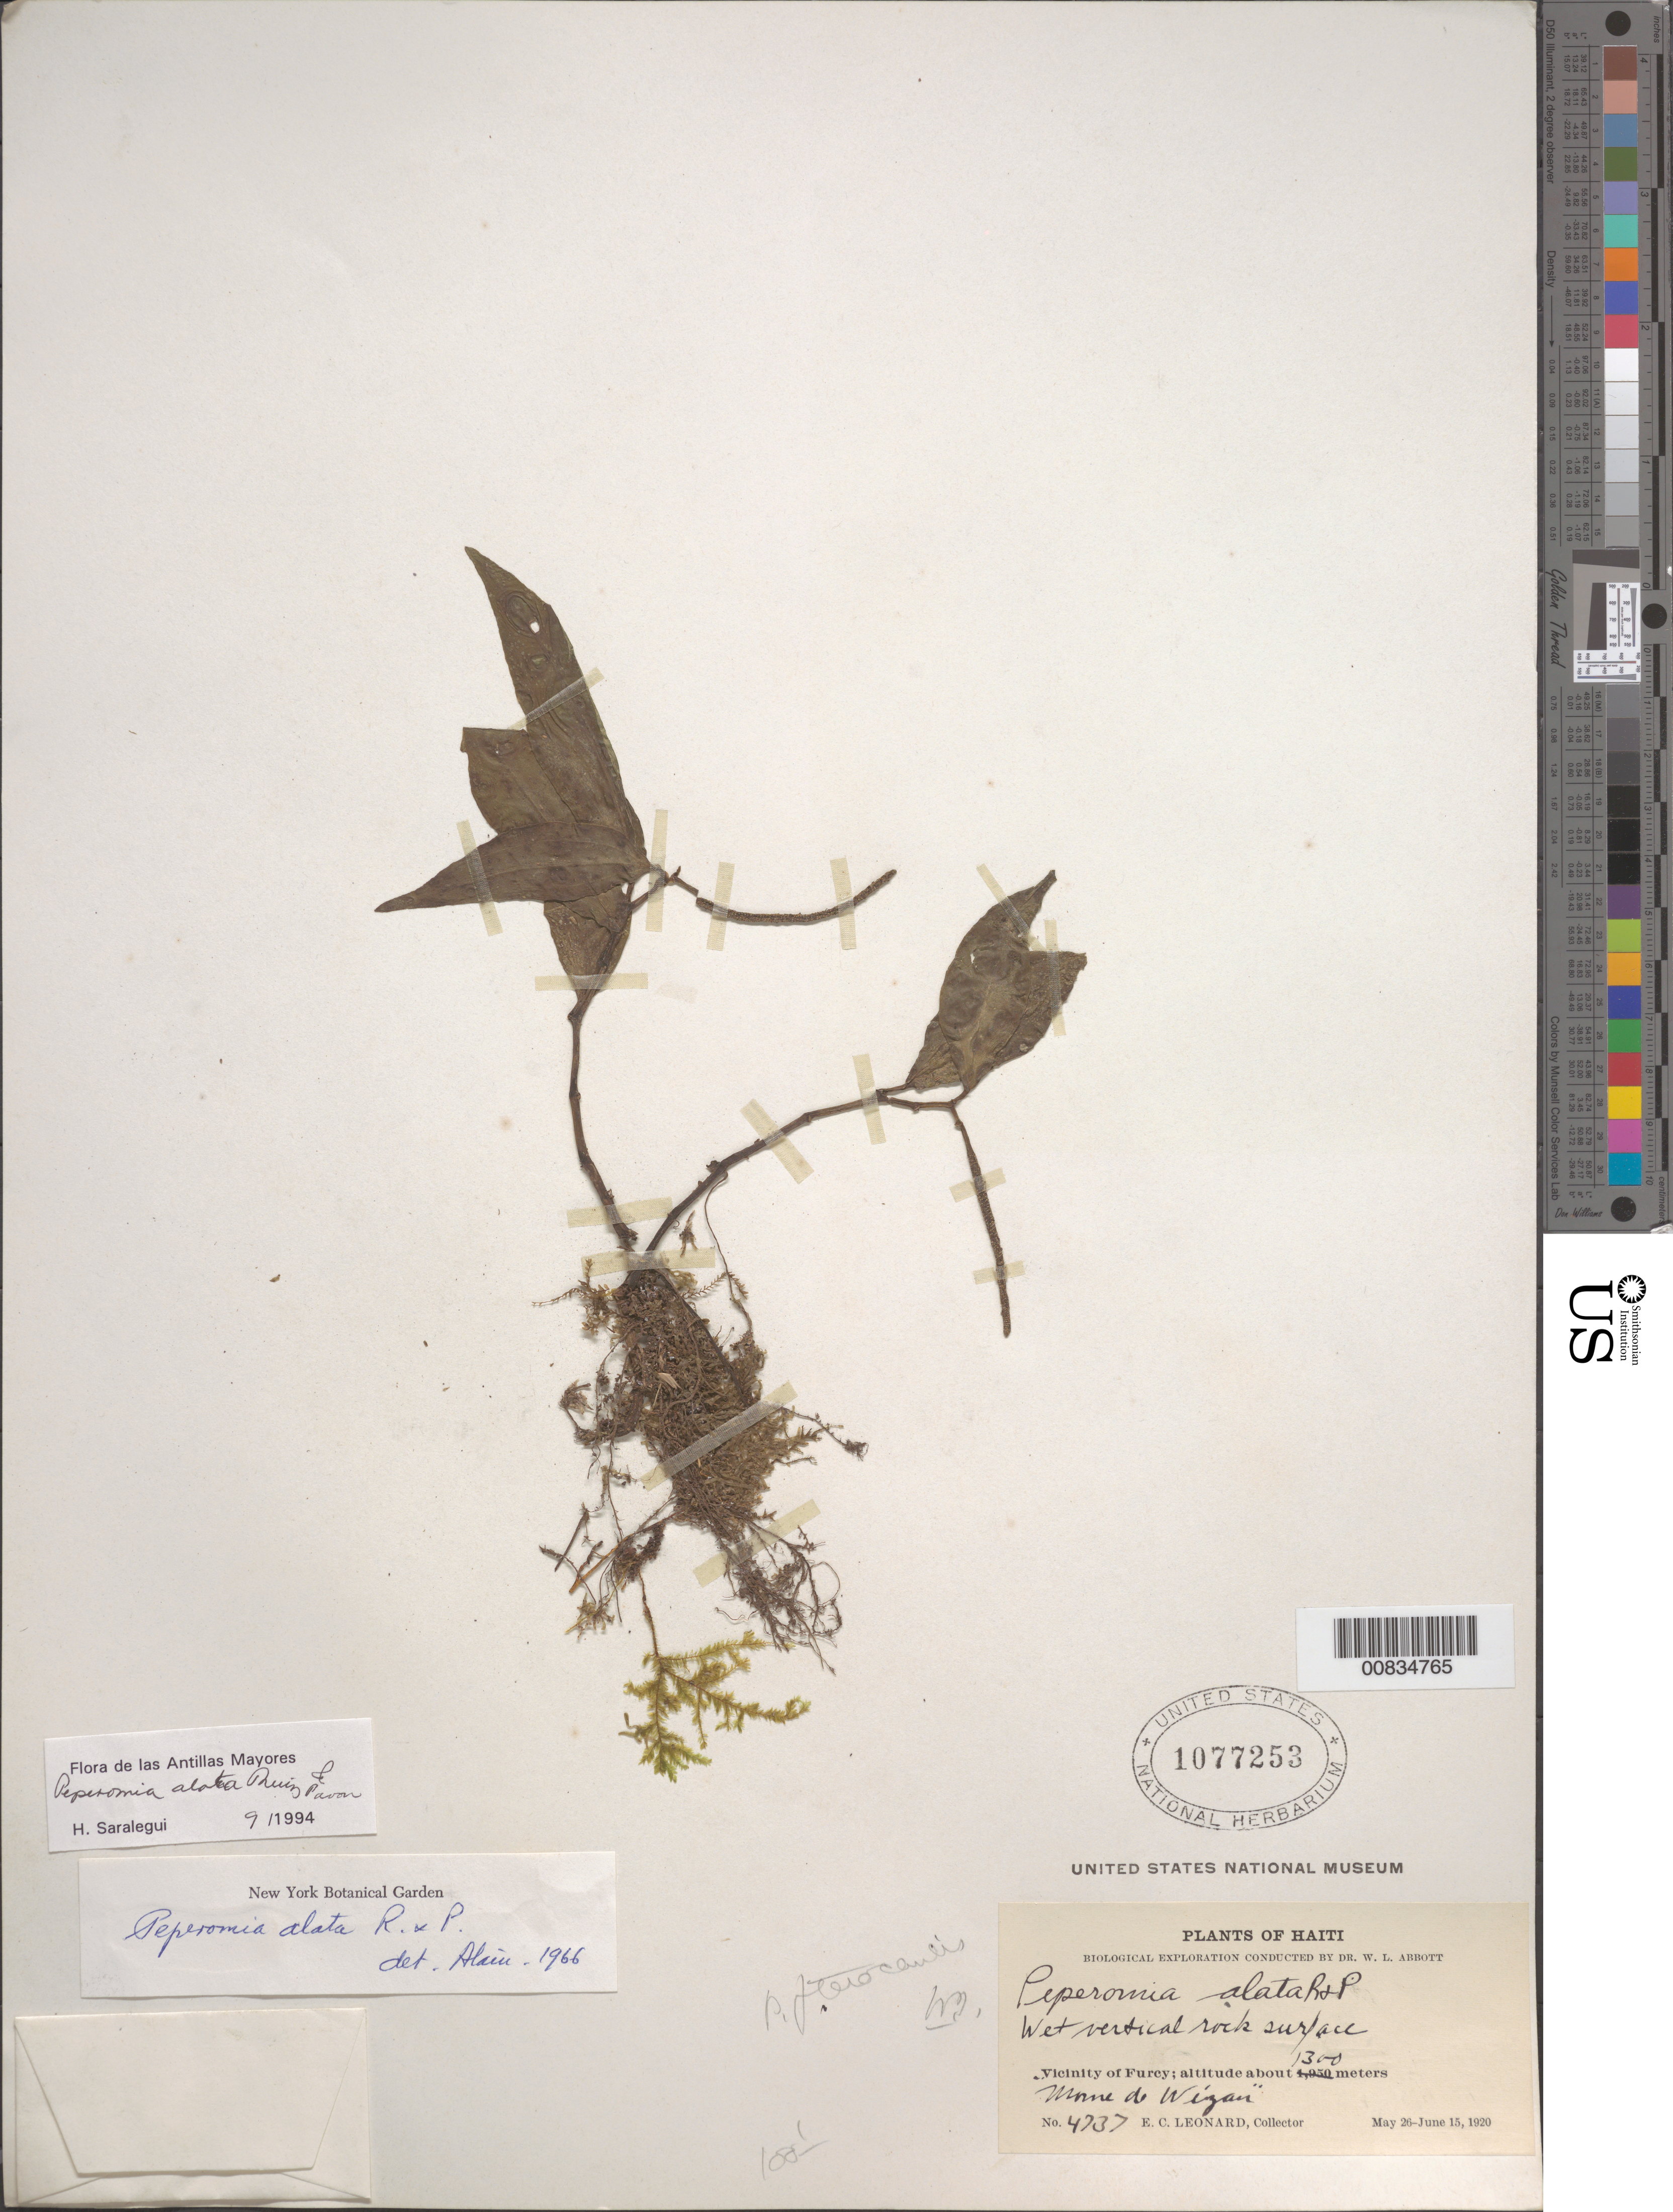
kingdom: Plantae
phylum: Tracheophyta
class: Magnoliopsida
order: Piperales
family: Piperaceae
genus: Peperomia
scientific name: Peperomia alata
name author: Ruiz & Pav.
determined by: Saralegui Boza, H., (HAJB), Jardin Botanico Nacional (Habana)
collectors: E. C. Leonard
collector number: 4737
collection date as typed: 26 May 1920 to 15 Jun 1920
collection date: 1920-05-26/1920-06-15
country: Haiti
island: Hispaniola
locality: Vicinity of Furcy. "Morne de Wéyan"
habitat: Wet vertical rock surface.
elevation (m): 1300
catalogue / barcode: US 1077253